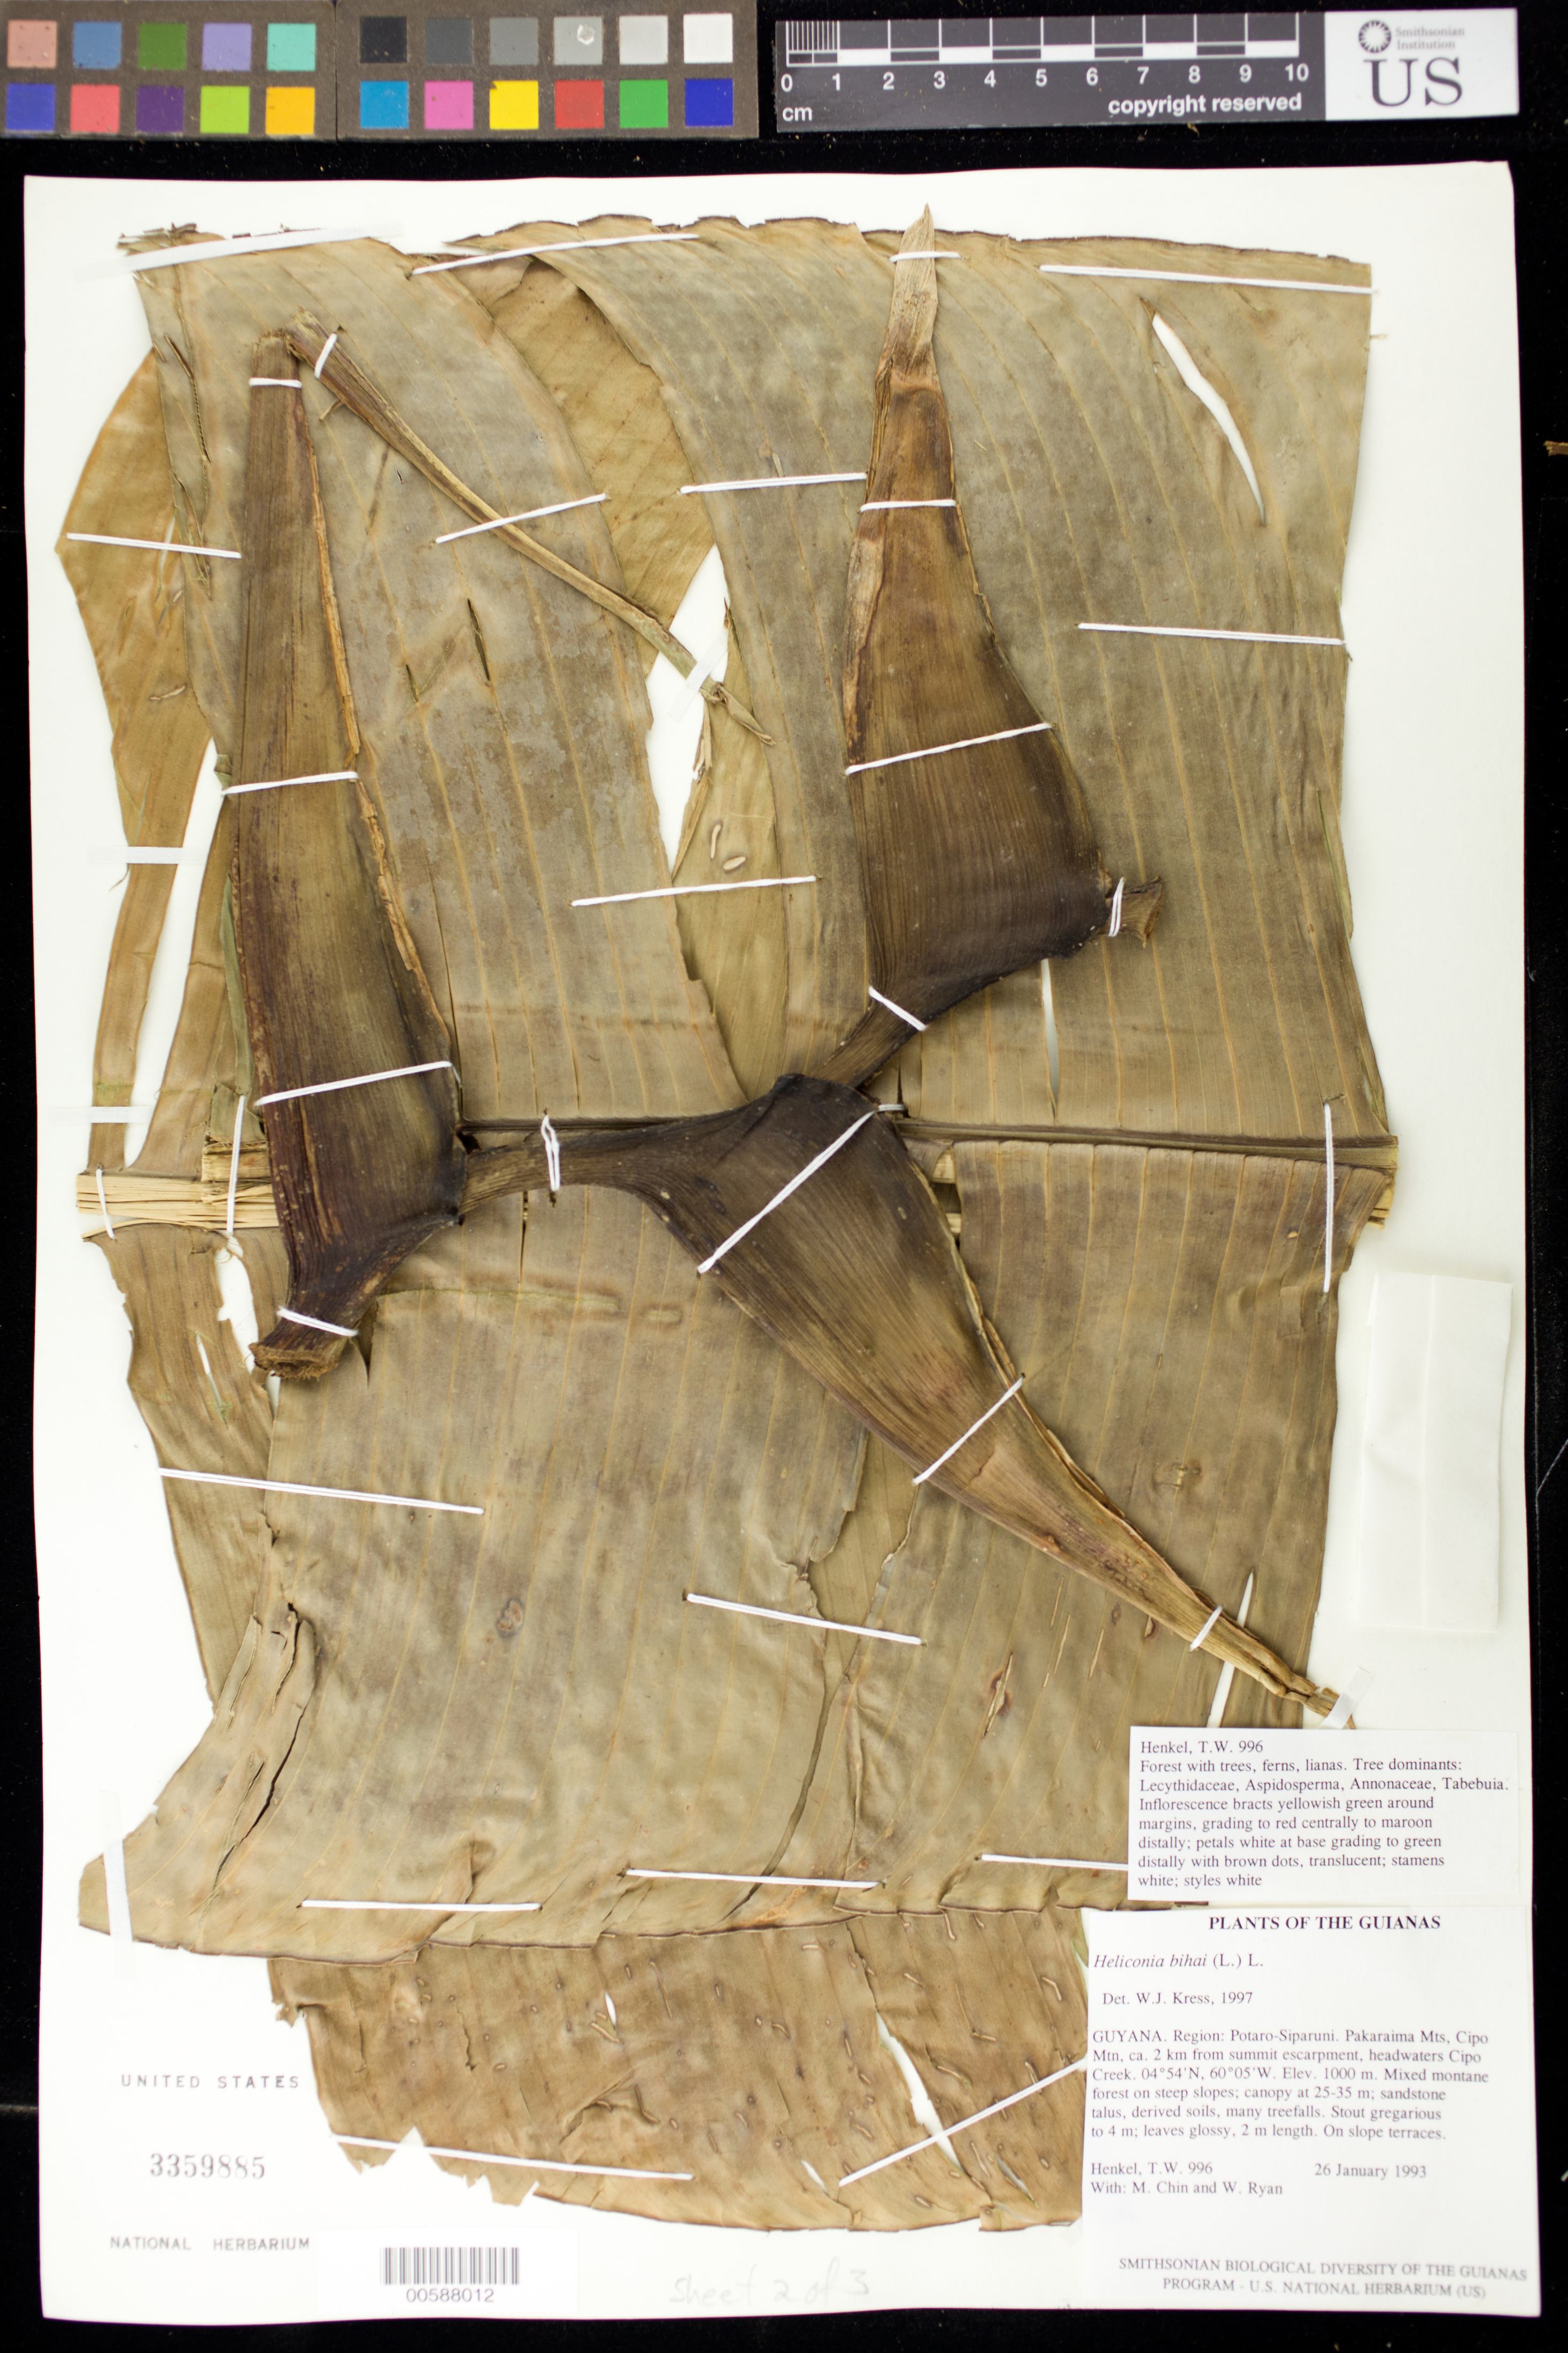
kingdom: Plantae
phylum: Tracheophyta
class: Liliopsida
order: Zingiberales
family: Heliconiaceae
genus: Heliconia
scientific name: Heliconia bihai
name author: (L.) L.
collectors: T. Henkel, M. Chin & W. Ryan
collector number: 996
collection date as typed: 26 January 1993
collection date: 1993-01-26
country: Guyana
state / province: Potaro-Siparuni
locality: Pakaraima Mts, Cipo Mtn, ca. 2 km from summit escarpment, headwaters Cipo Creek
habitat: Mixed montane forest on steep slopes; canopy at 25-35 m; sandstone talus, derived soils, many treefalls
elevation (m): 1000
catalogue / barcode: US 3359885